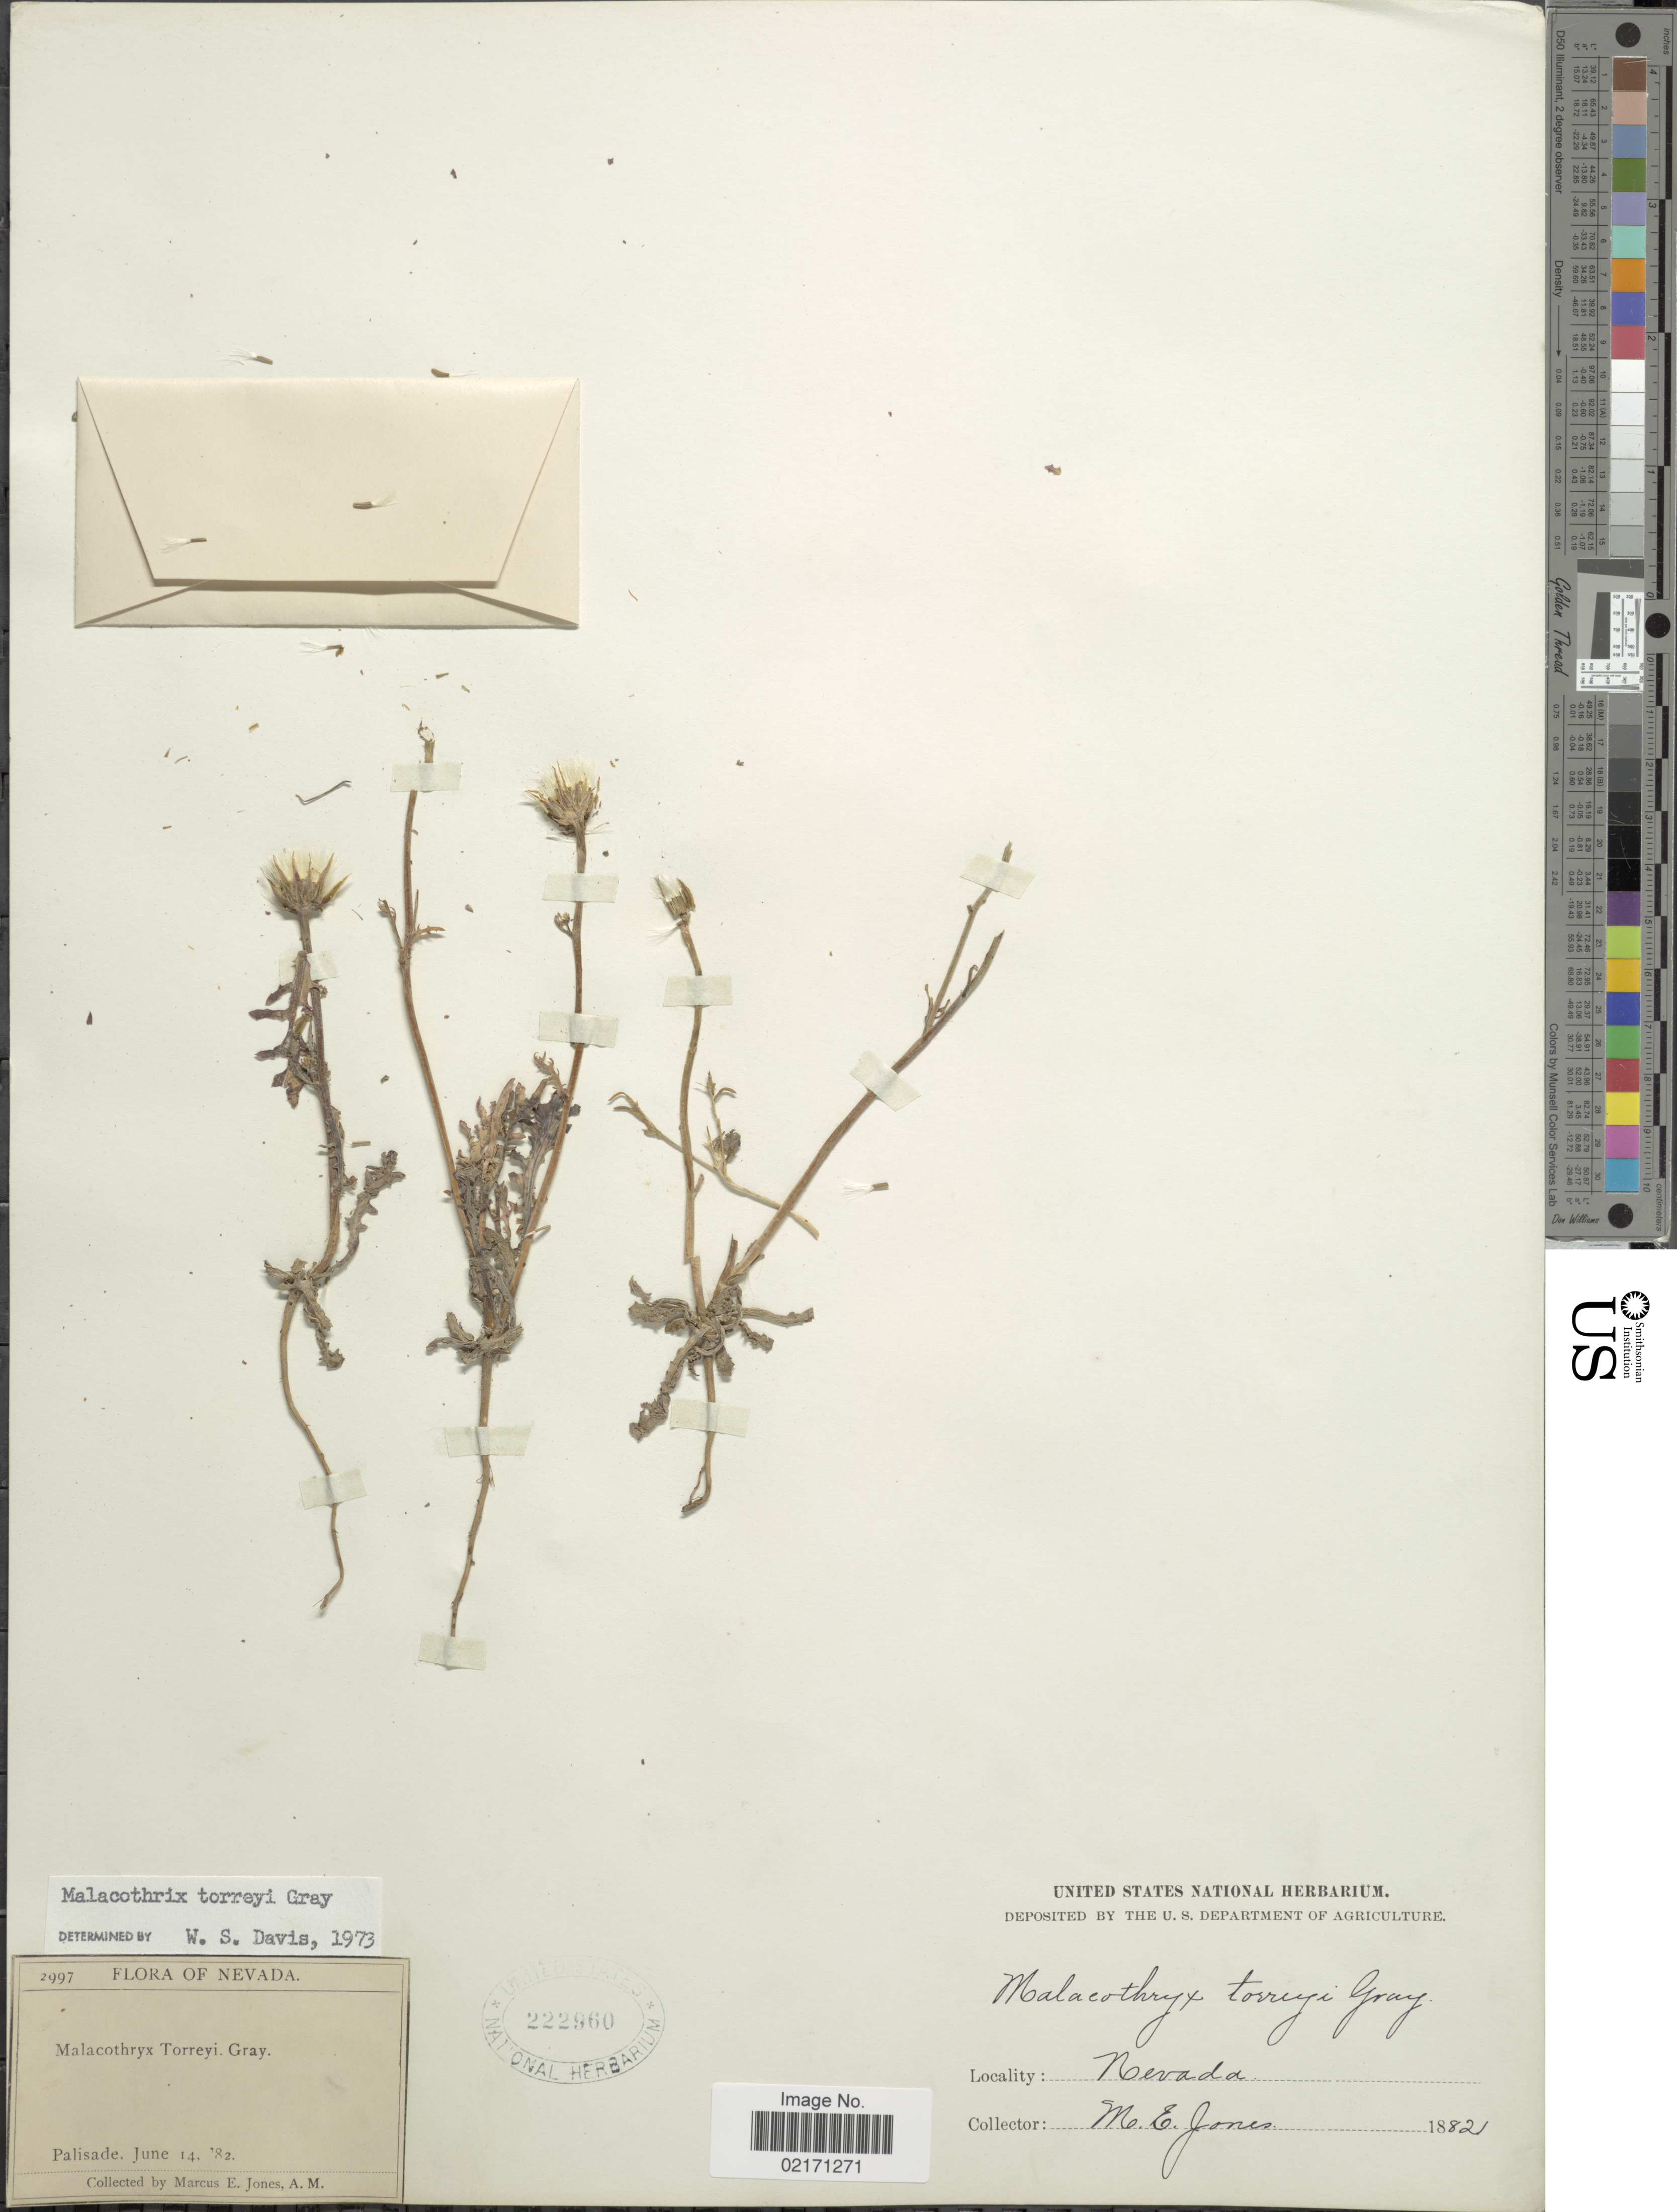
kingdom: Plantae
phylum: Tracheophyta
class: Magnoliopsida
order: Asterales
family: Asteraceae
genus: Malacothrix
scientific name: Malacothrix torreyi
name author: A. Gray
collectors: M. E. Jones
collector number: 2997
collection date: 1882-06-14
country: United States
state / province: Nevada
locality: Palisade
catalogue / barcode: US 222960